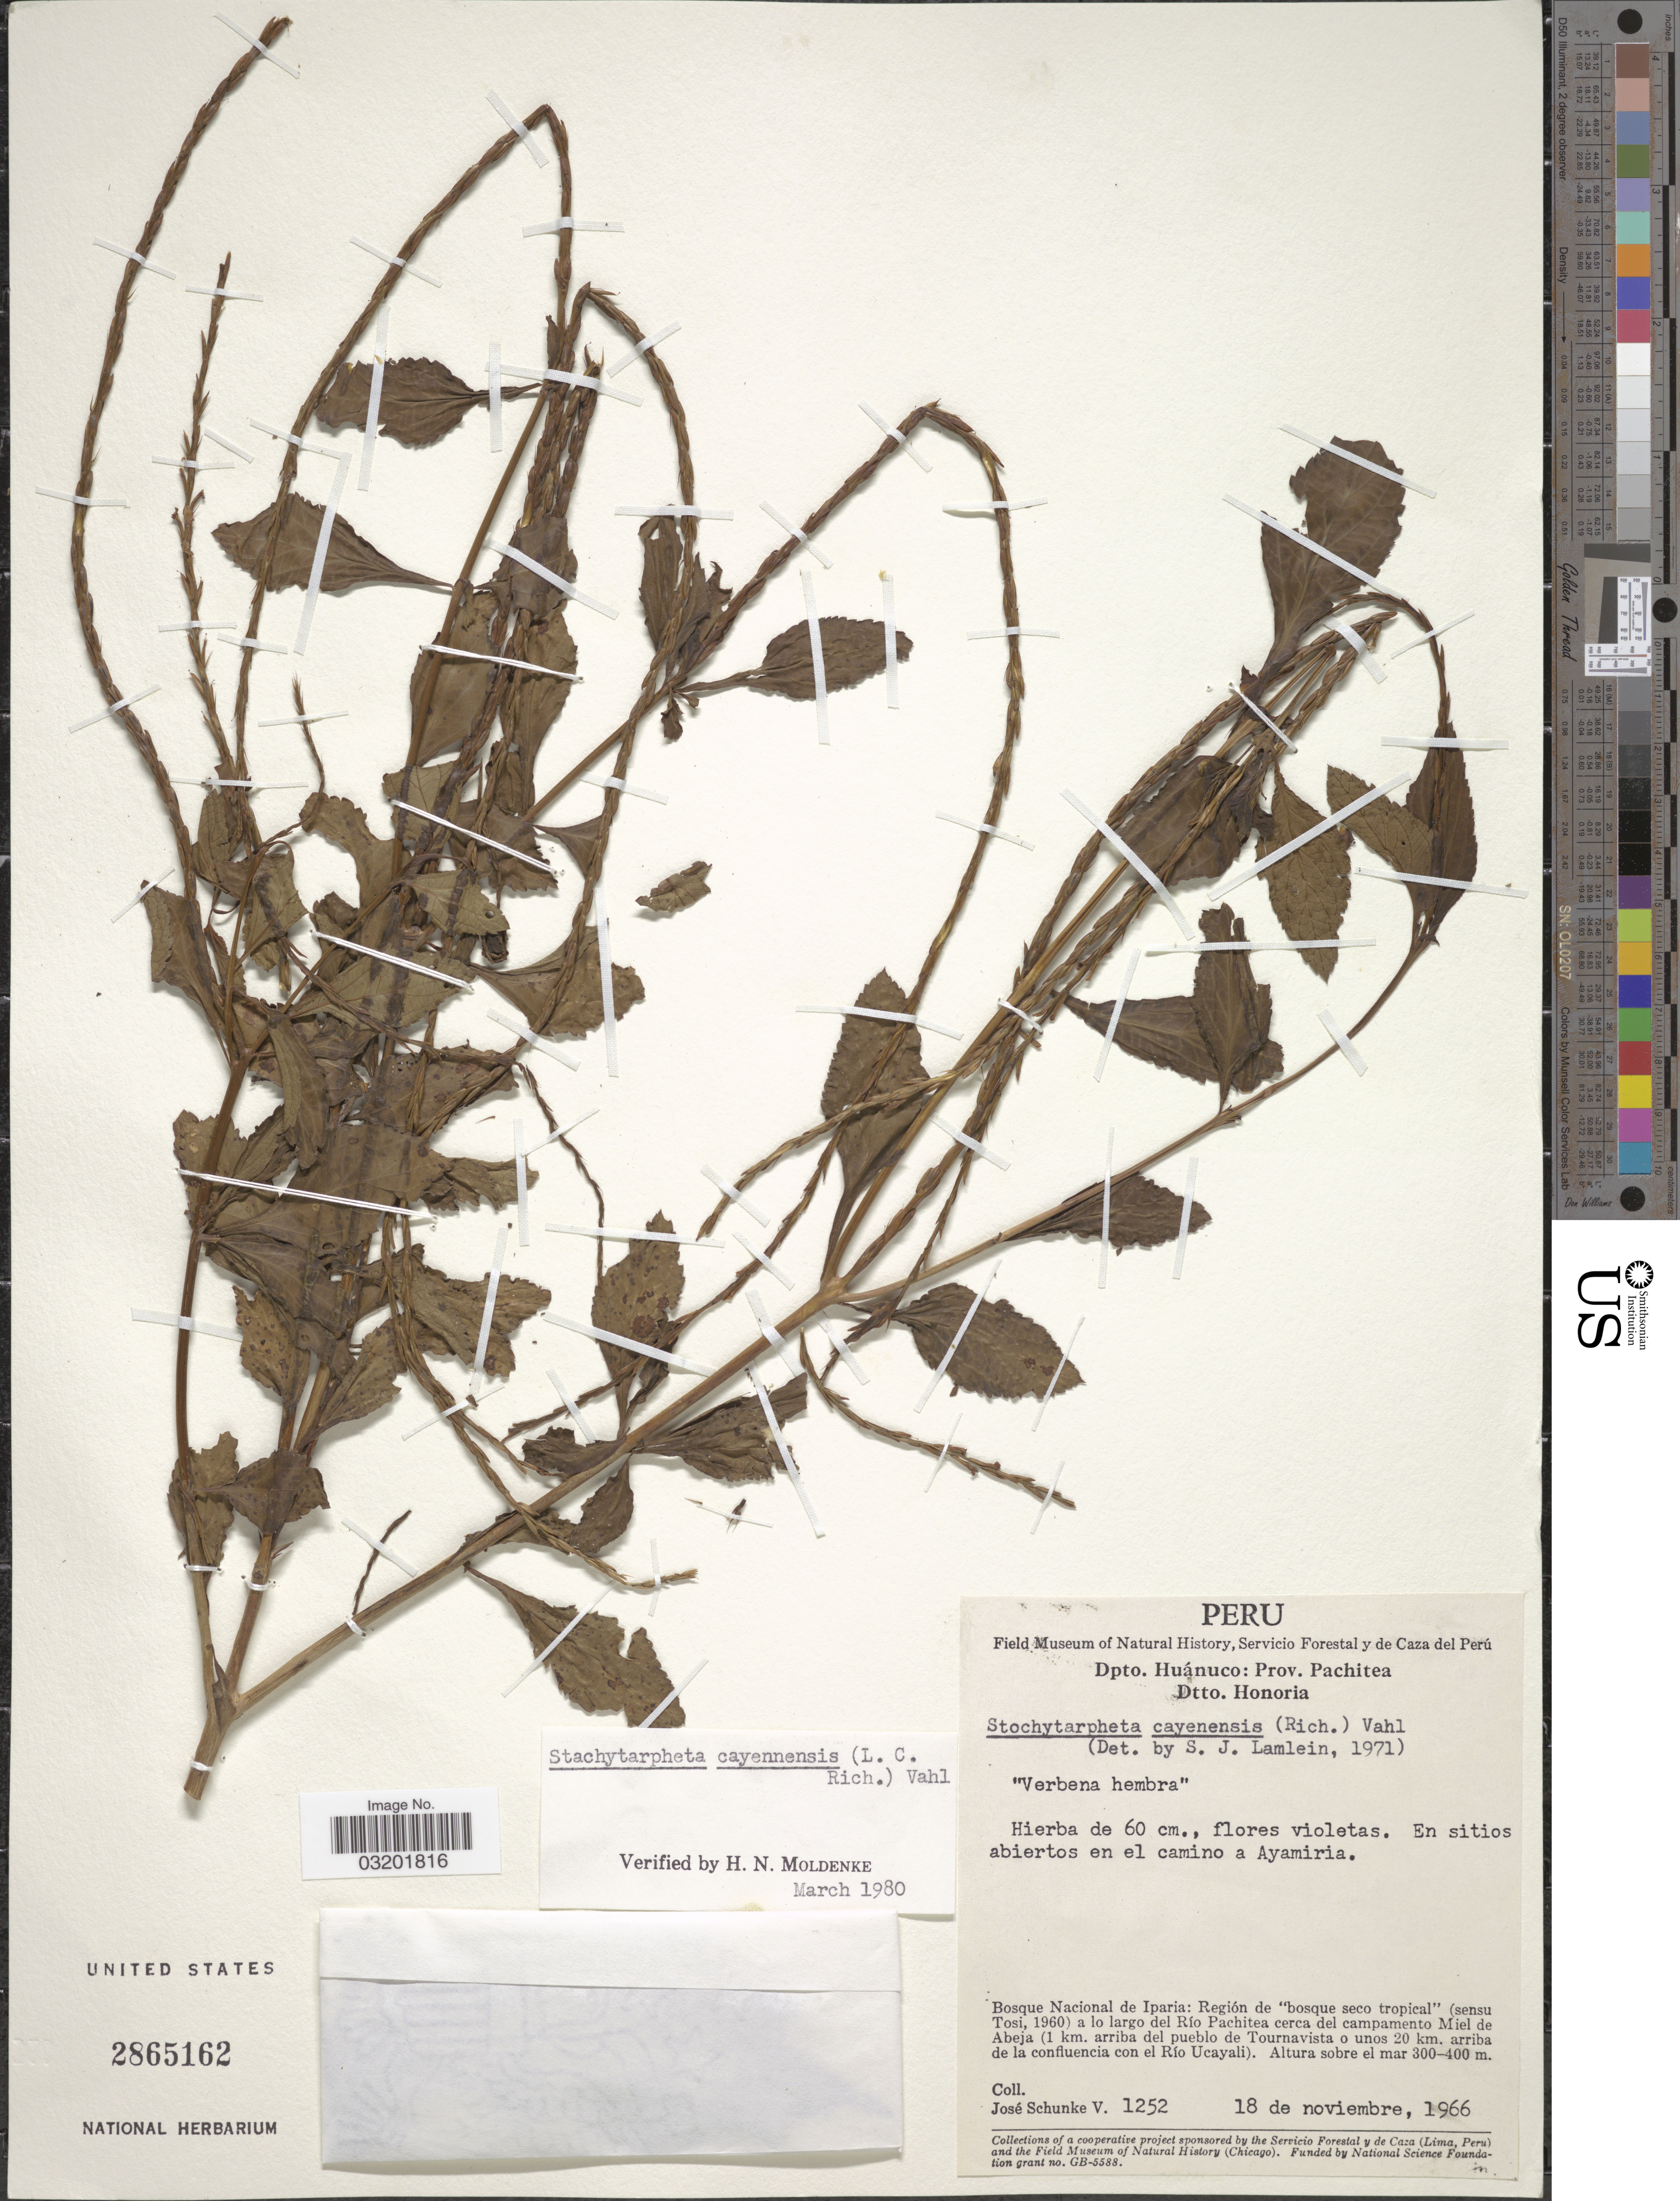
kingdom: Plantae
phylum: Tracheophyta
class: Magnoliopsida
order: Lamiales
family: Verbenaceae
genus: Stachytarpheta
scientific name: Stachytarpheta cayennensis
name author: (Rich.) Vahl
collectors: J. Schunke Vigo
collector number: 1252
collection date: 1966-11-18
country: Peru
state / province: Huánuco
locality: Dpto. Huánuco: Prov. Pachitea. Dtto. Honoria. En sitios abiertos en el camino a Ayamiria. Bosque Nacional de Iparia: Región de "bosque seco tropical" (sensu Tosi, 1960) a lo largo del Río Pachitea cerca del campamento Miel de Abeja (1 km. arriba del pueblo de Tournavista o unos 20 km. arriba de la confluencia con el Río Ucayali.)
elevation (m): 300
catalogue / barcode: US 2865162